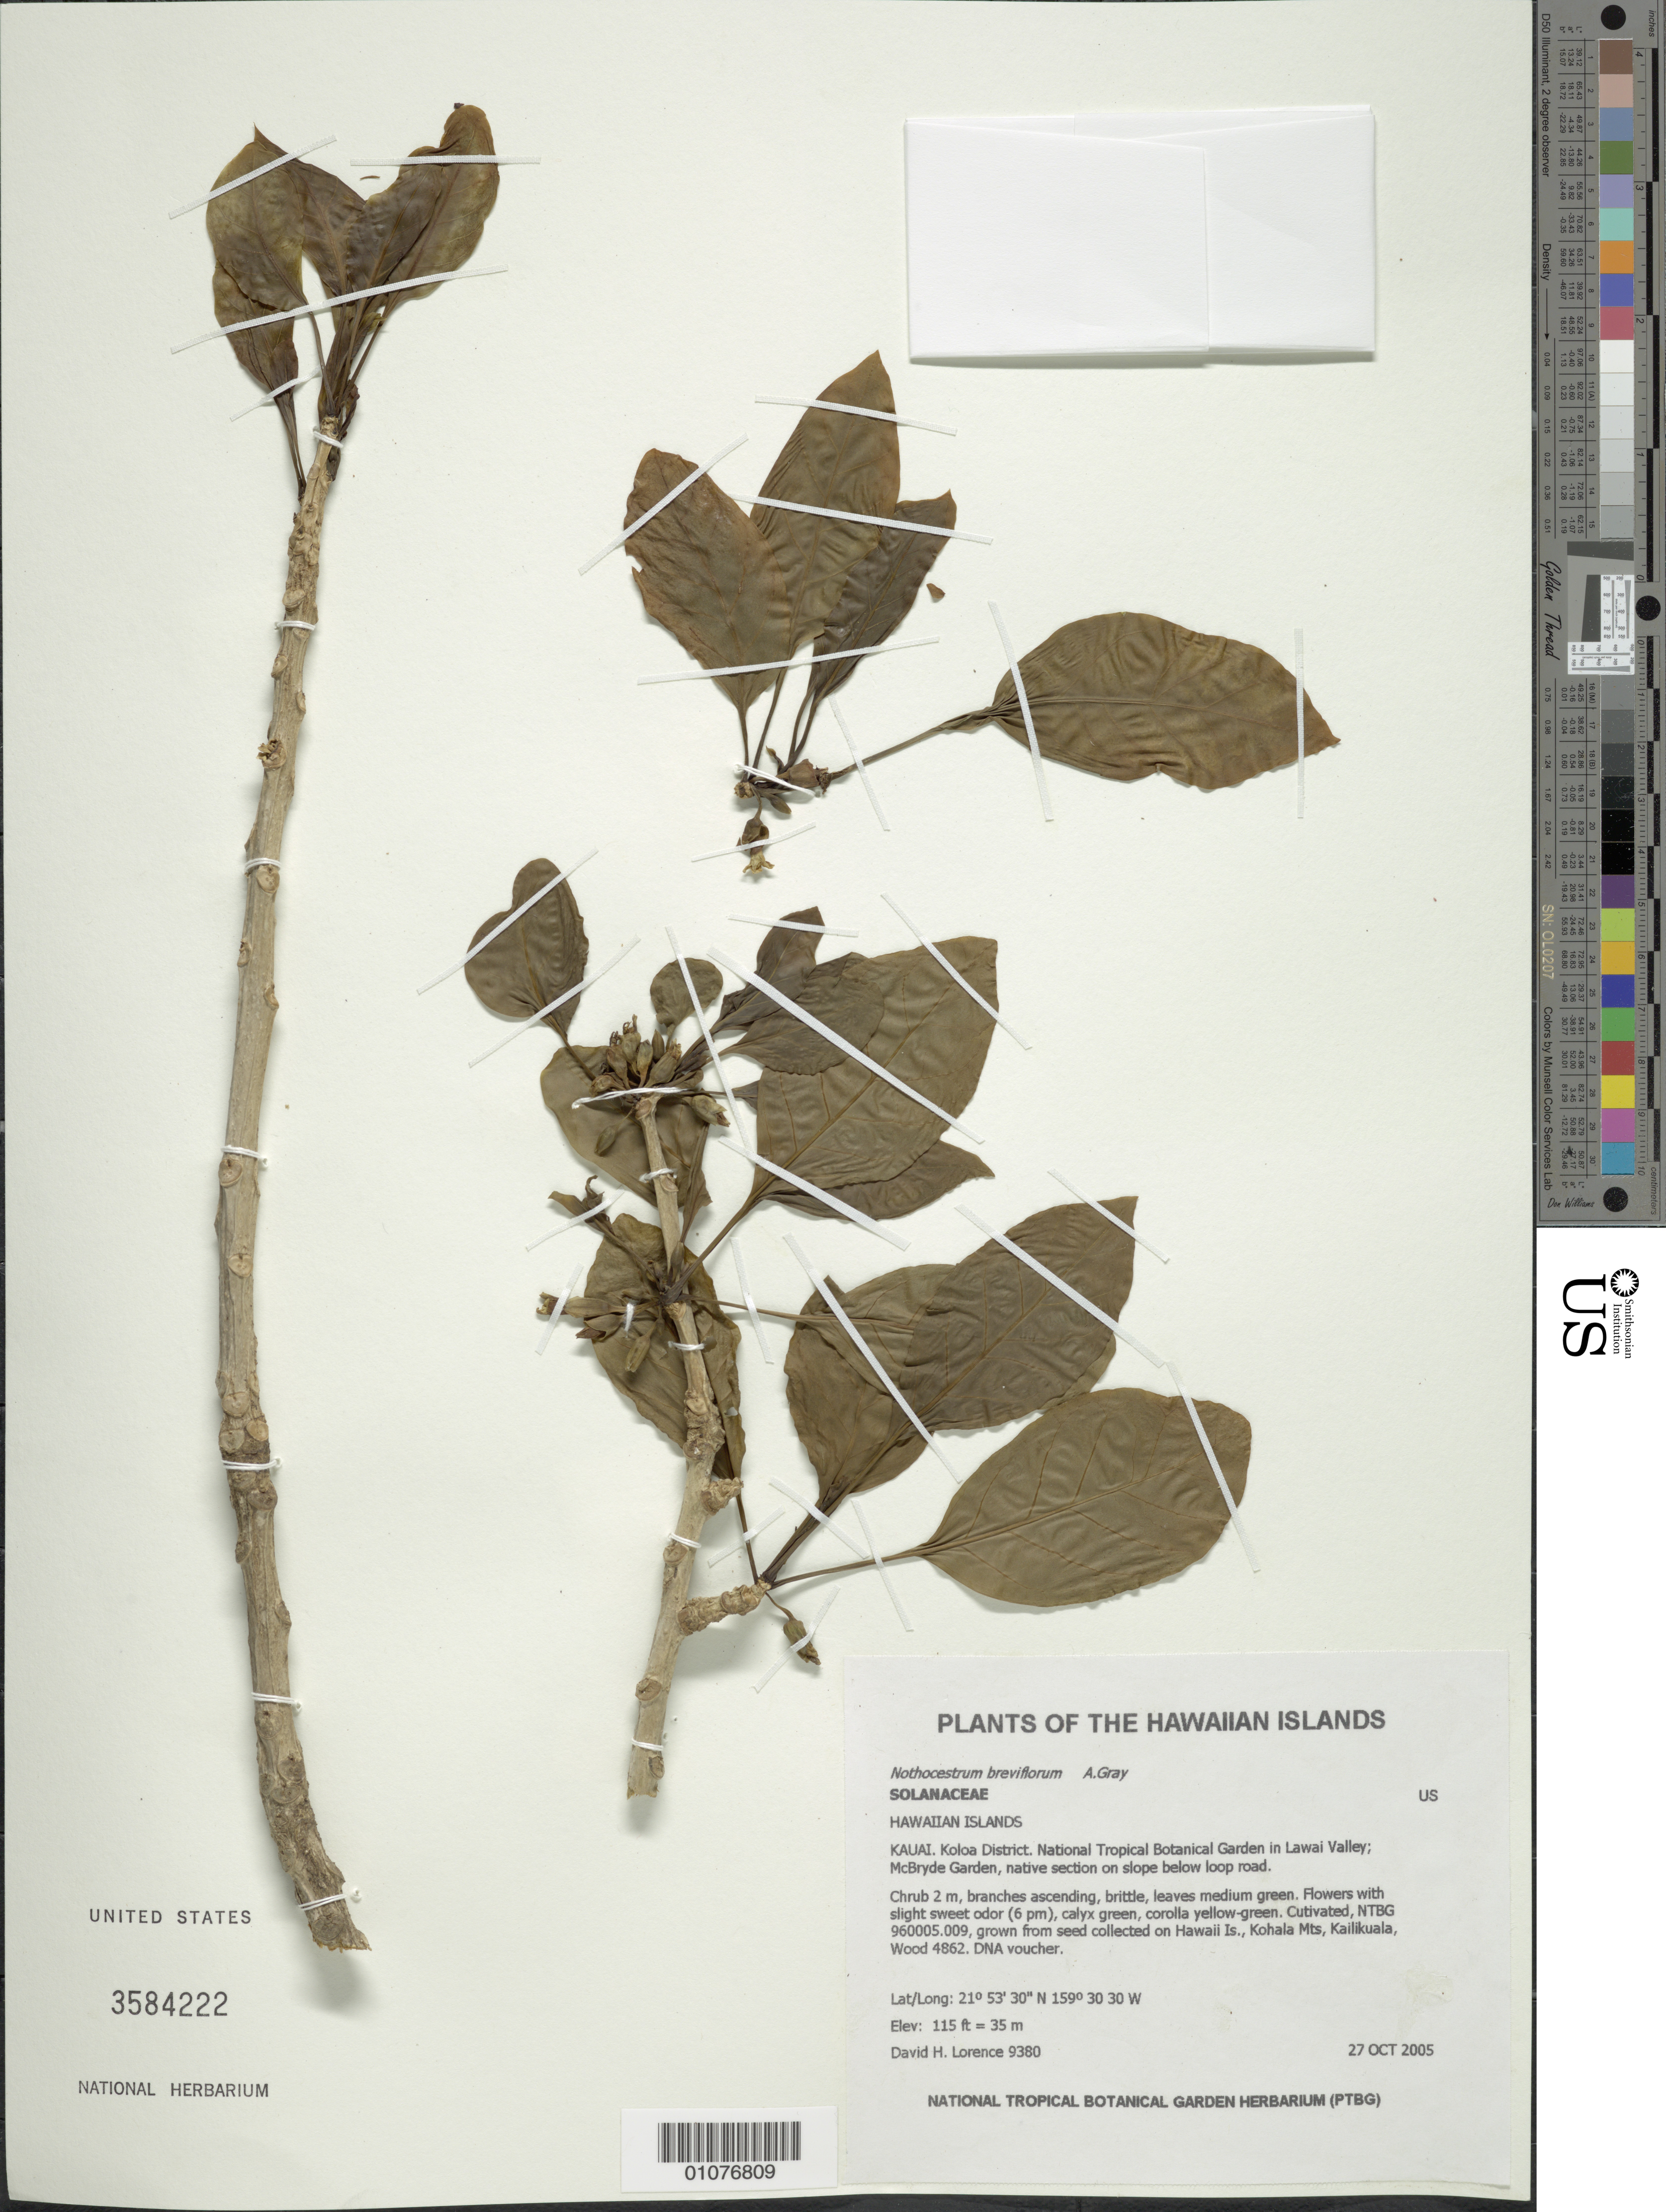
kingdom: Plantae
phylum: Tracheophyta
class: Magnoliopsida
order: Solanales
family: Solanaceae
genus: Nothocestrum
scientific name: Nothocestrum breviflorum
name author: A. Gray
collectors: D. Lorence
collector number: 9380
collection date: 2005-10-27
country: United States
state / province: Hawaii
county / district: Kauai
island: Kaua'i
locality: Koloa District, National Tropical Botanical Garden in Lawai Valley; McBryde Garden, native section on slope below roof.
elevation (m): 35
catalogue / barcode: US 3584222